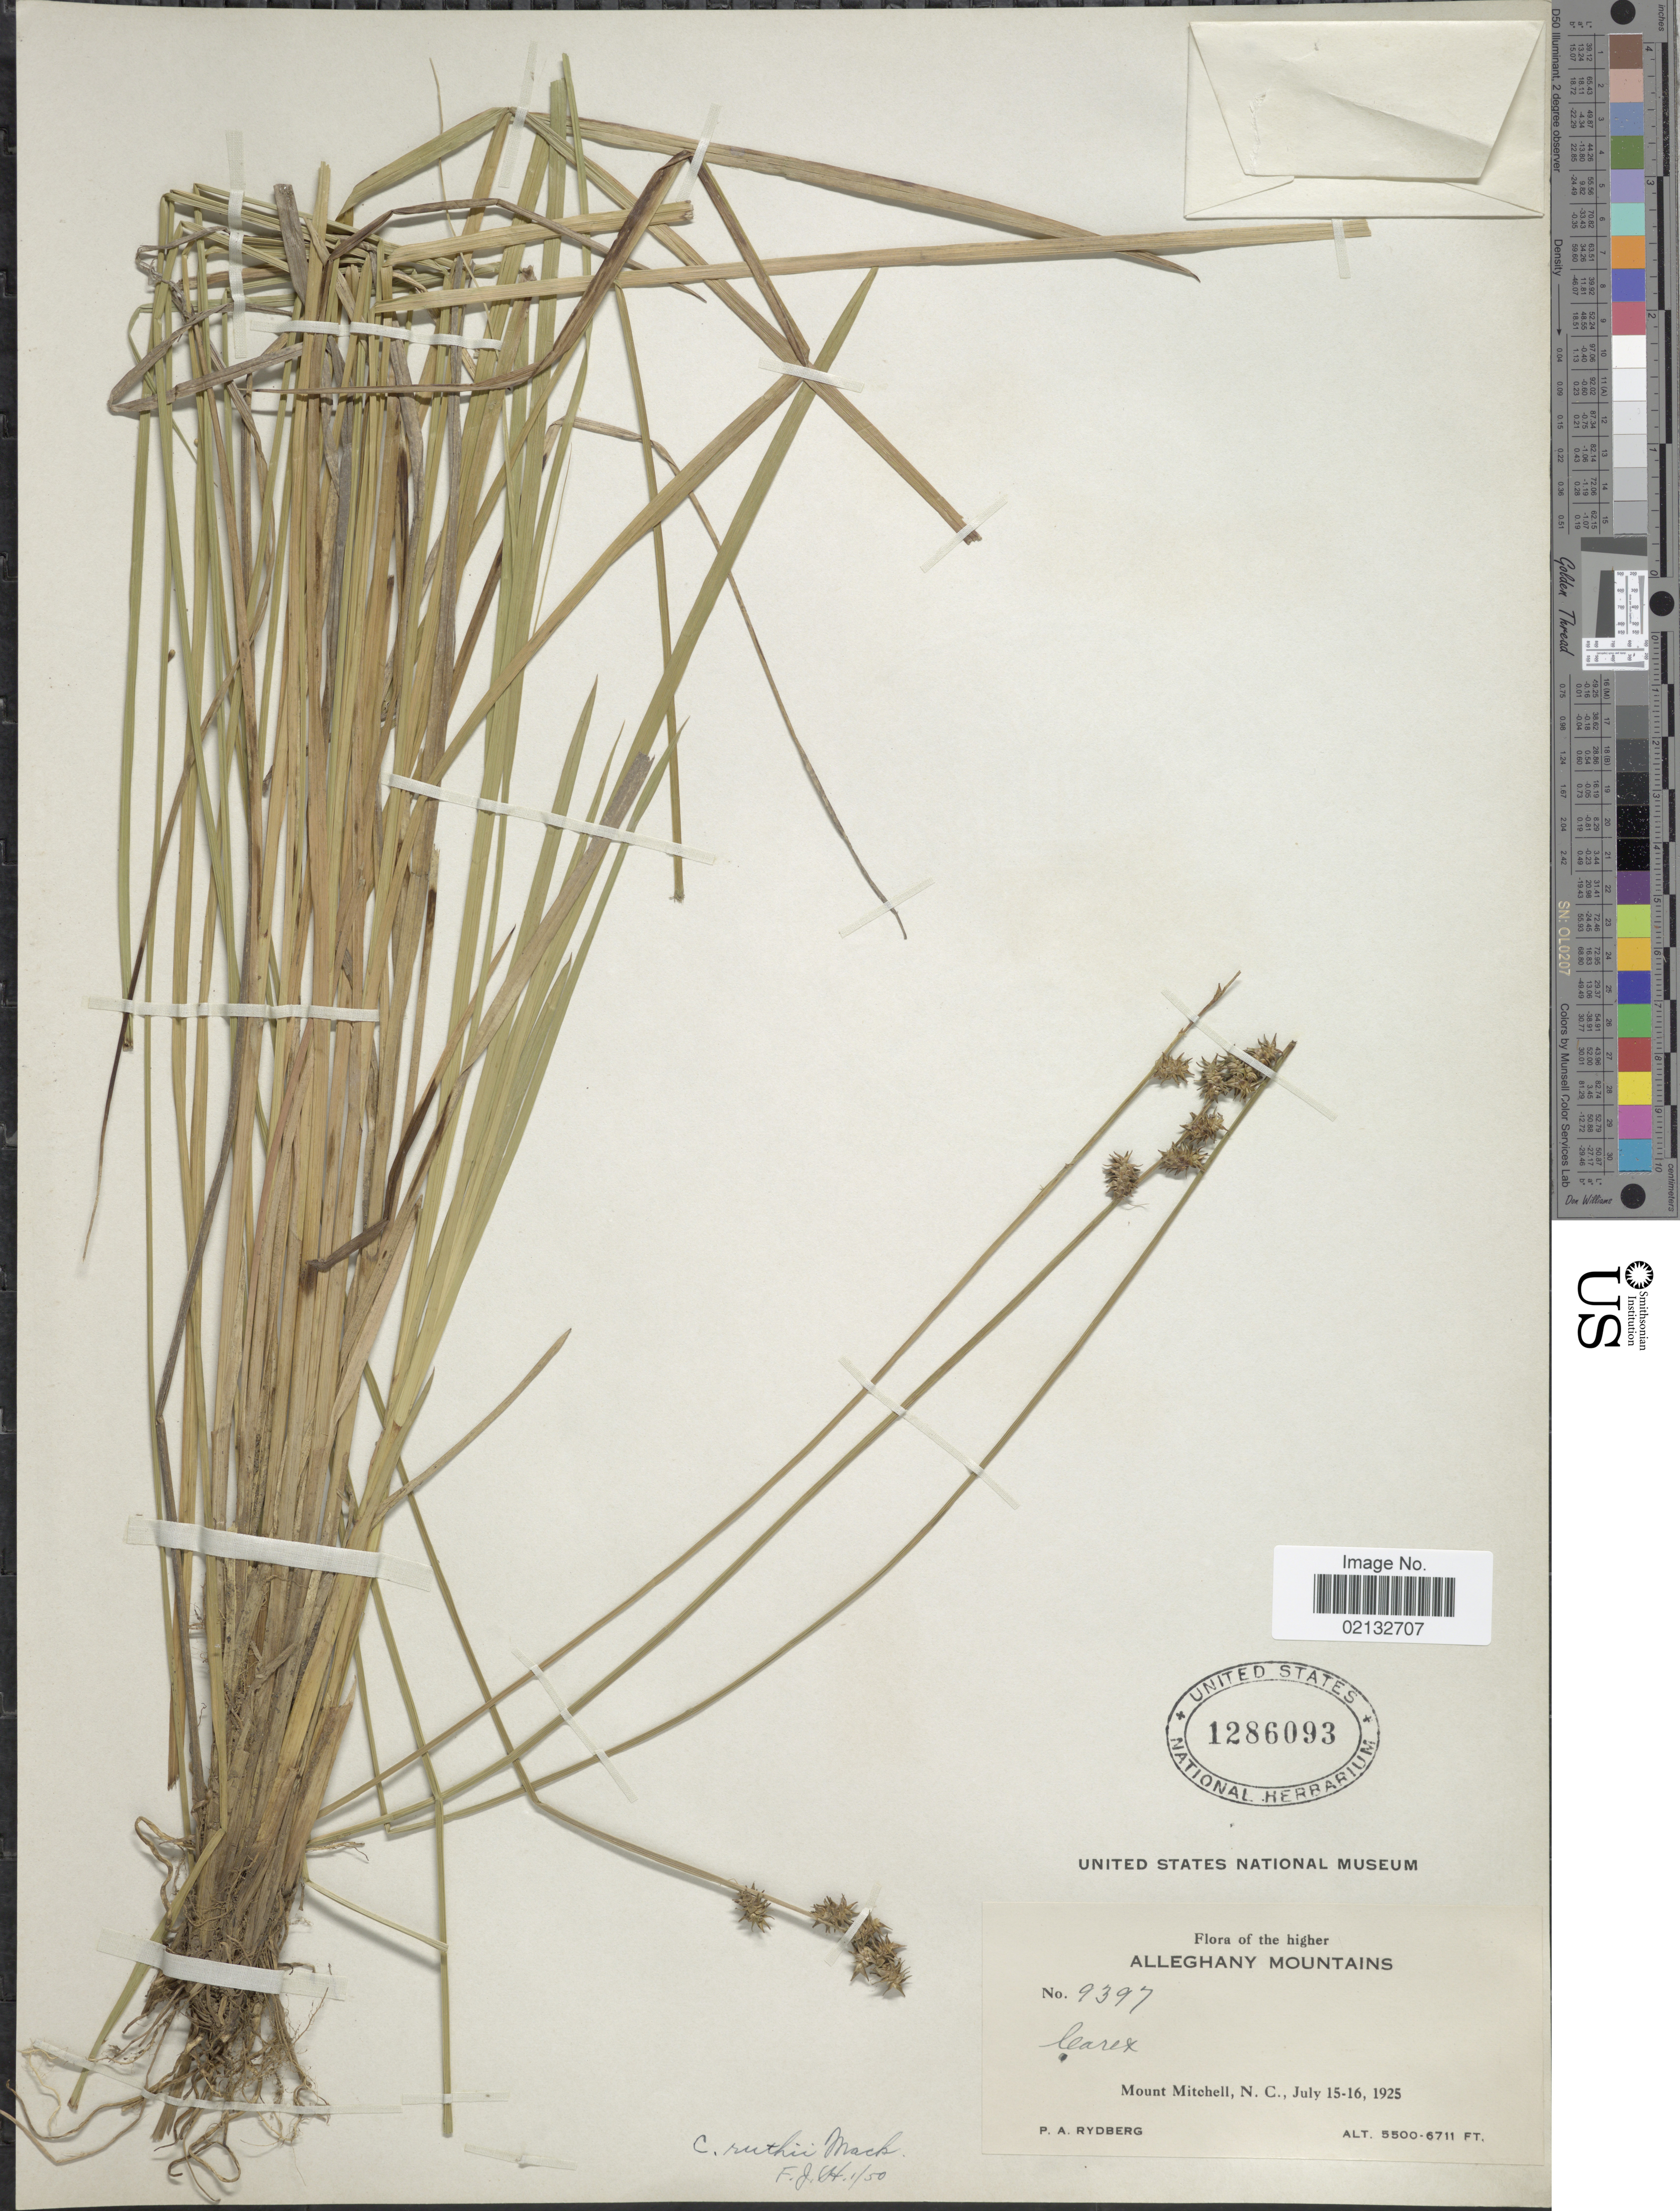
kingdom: Plantae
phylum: Tracheophyta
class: Liliopsida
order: Poales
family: Cyperaceae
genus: Carex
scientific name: Carex ruthii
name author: Mack.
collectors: P. A. Rydberg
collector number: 9397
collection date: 1925-07-15/1925-07-16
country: United States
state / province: North Carolina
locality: The higher Alleghany Mountains. Mount Mitchell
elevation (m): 1676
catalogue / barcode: US 1286093